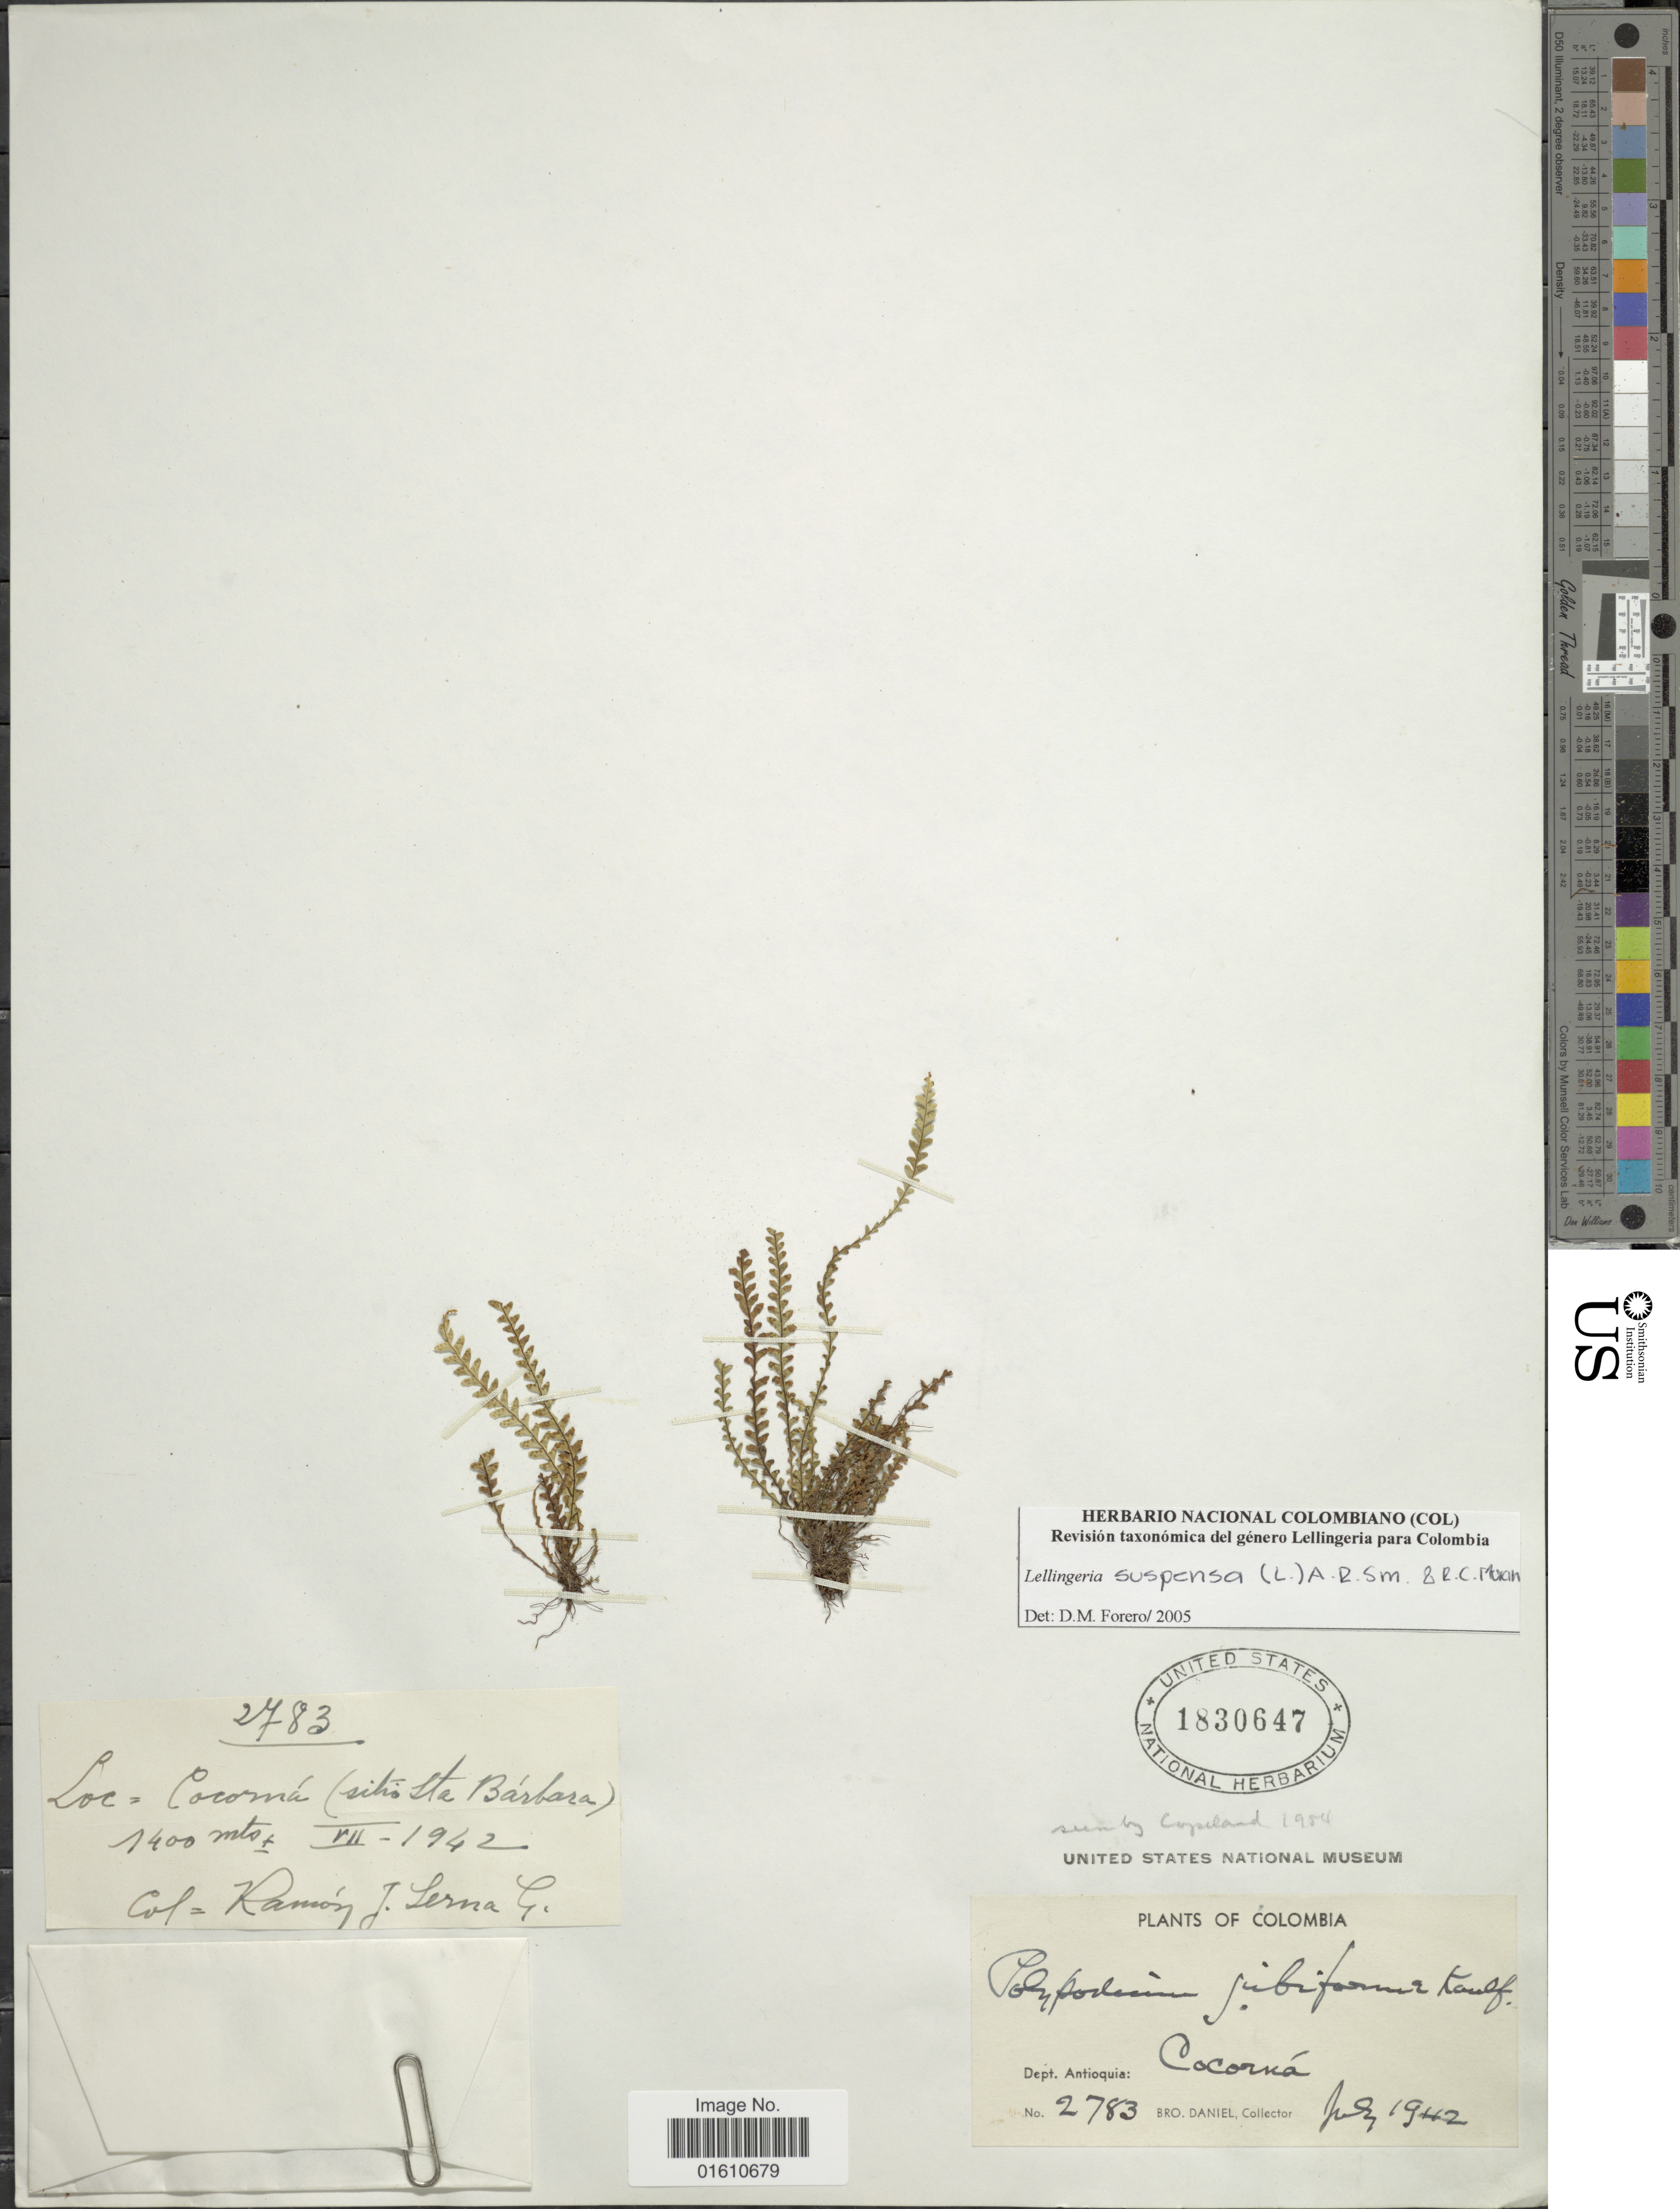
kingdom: Plantae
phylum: Tracheophyta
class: Polypodiopsida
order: Polypodiales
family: Polypodiaceae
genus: Lellingeria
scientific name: Lellingeria suspensa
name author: (L.) A.R. Sm. & R.C. Moran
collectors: Bro. Daniel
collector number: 2783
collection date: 1942-07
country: Colombia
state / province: Antioquia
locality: Dept. Antioquia: Cocorna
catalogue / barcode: US 1830647